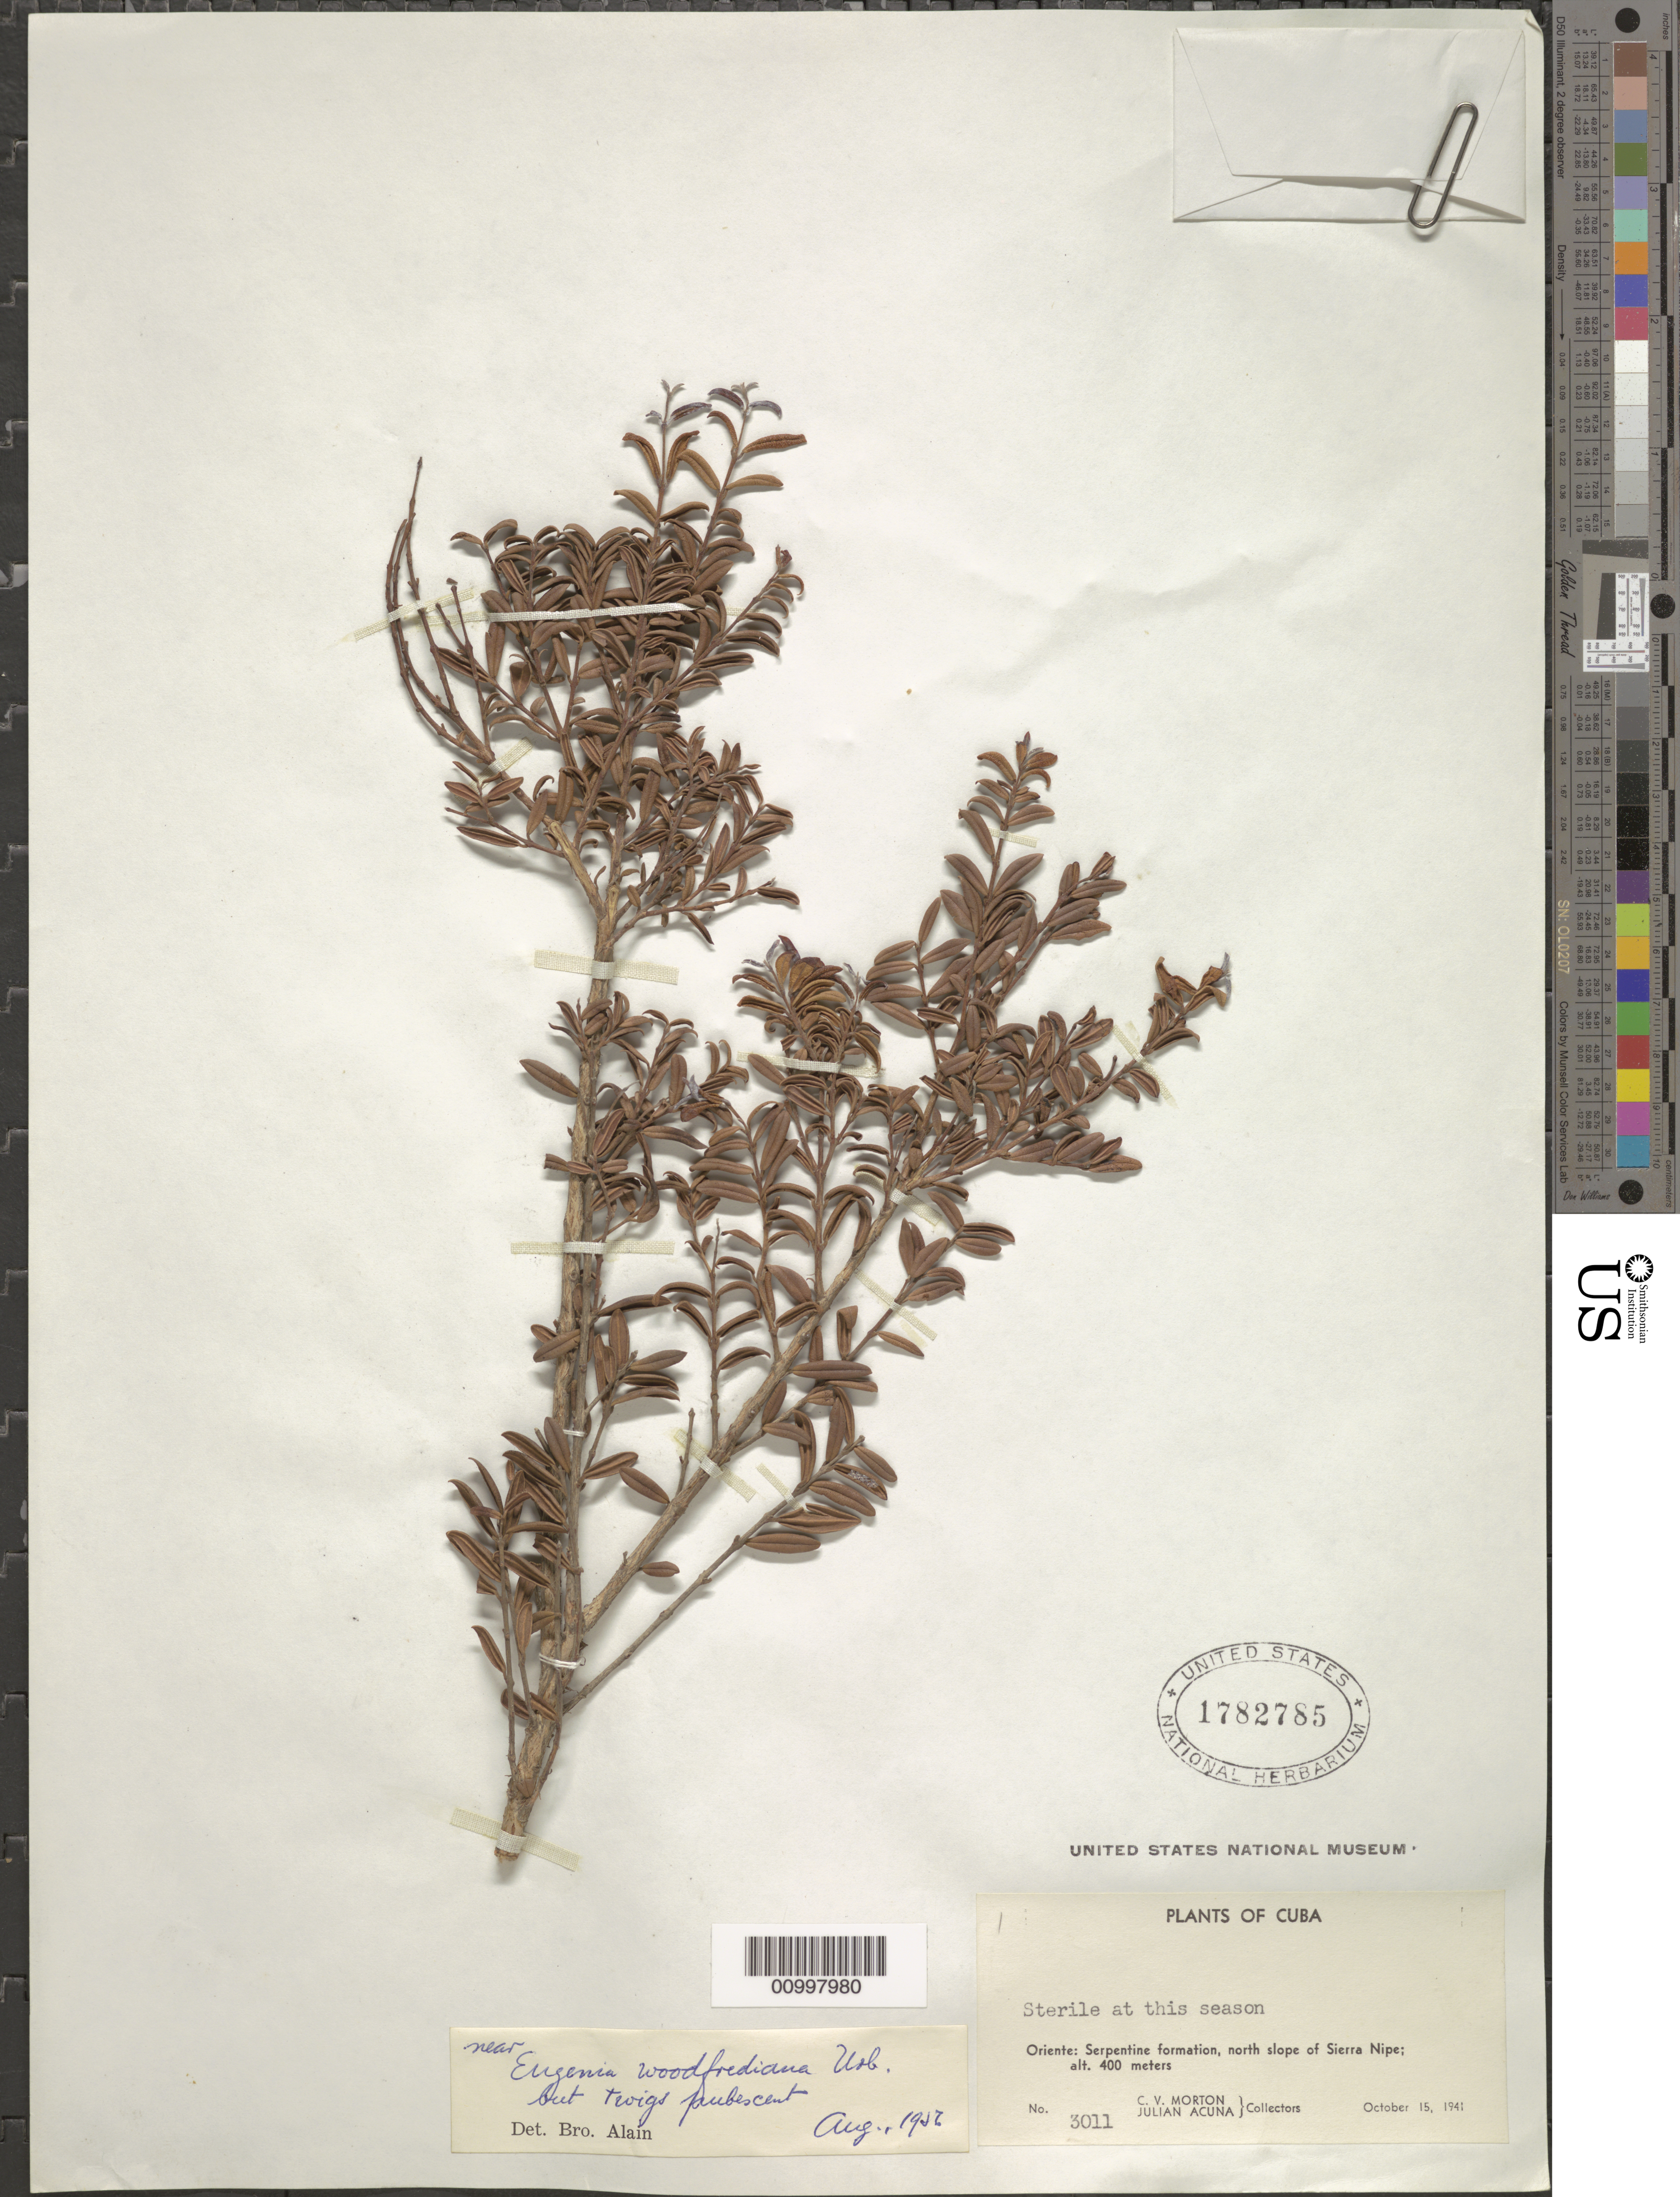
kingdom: Plantae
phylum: Tracheophyta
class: Magnoliopsida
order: Myrtales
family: Myrtaceae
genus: Eugenia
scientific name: Eugenia woodfrediana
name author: Urb.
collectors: C. V. Morton & J. Acuña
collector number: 3011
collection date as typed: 15 Oct 1941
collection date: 1941-10-15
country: Cuba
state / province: Holguín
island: Cuba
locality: North slope of Sierra Nipe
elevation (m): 400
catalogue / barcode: US 1782785